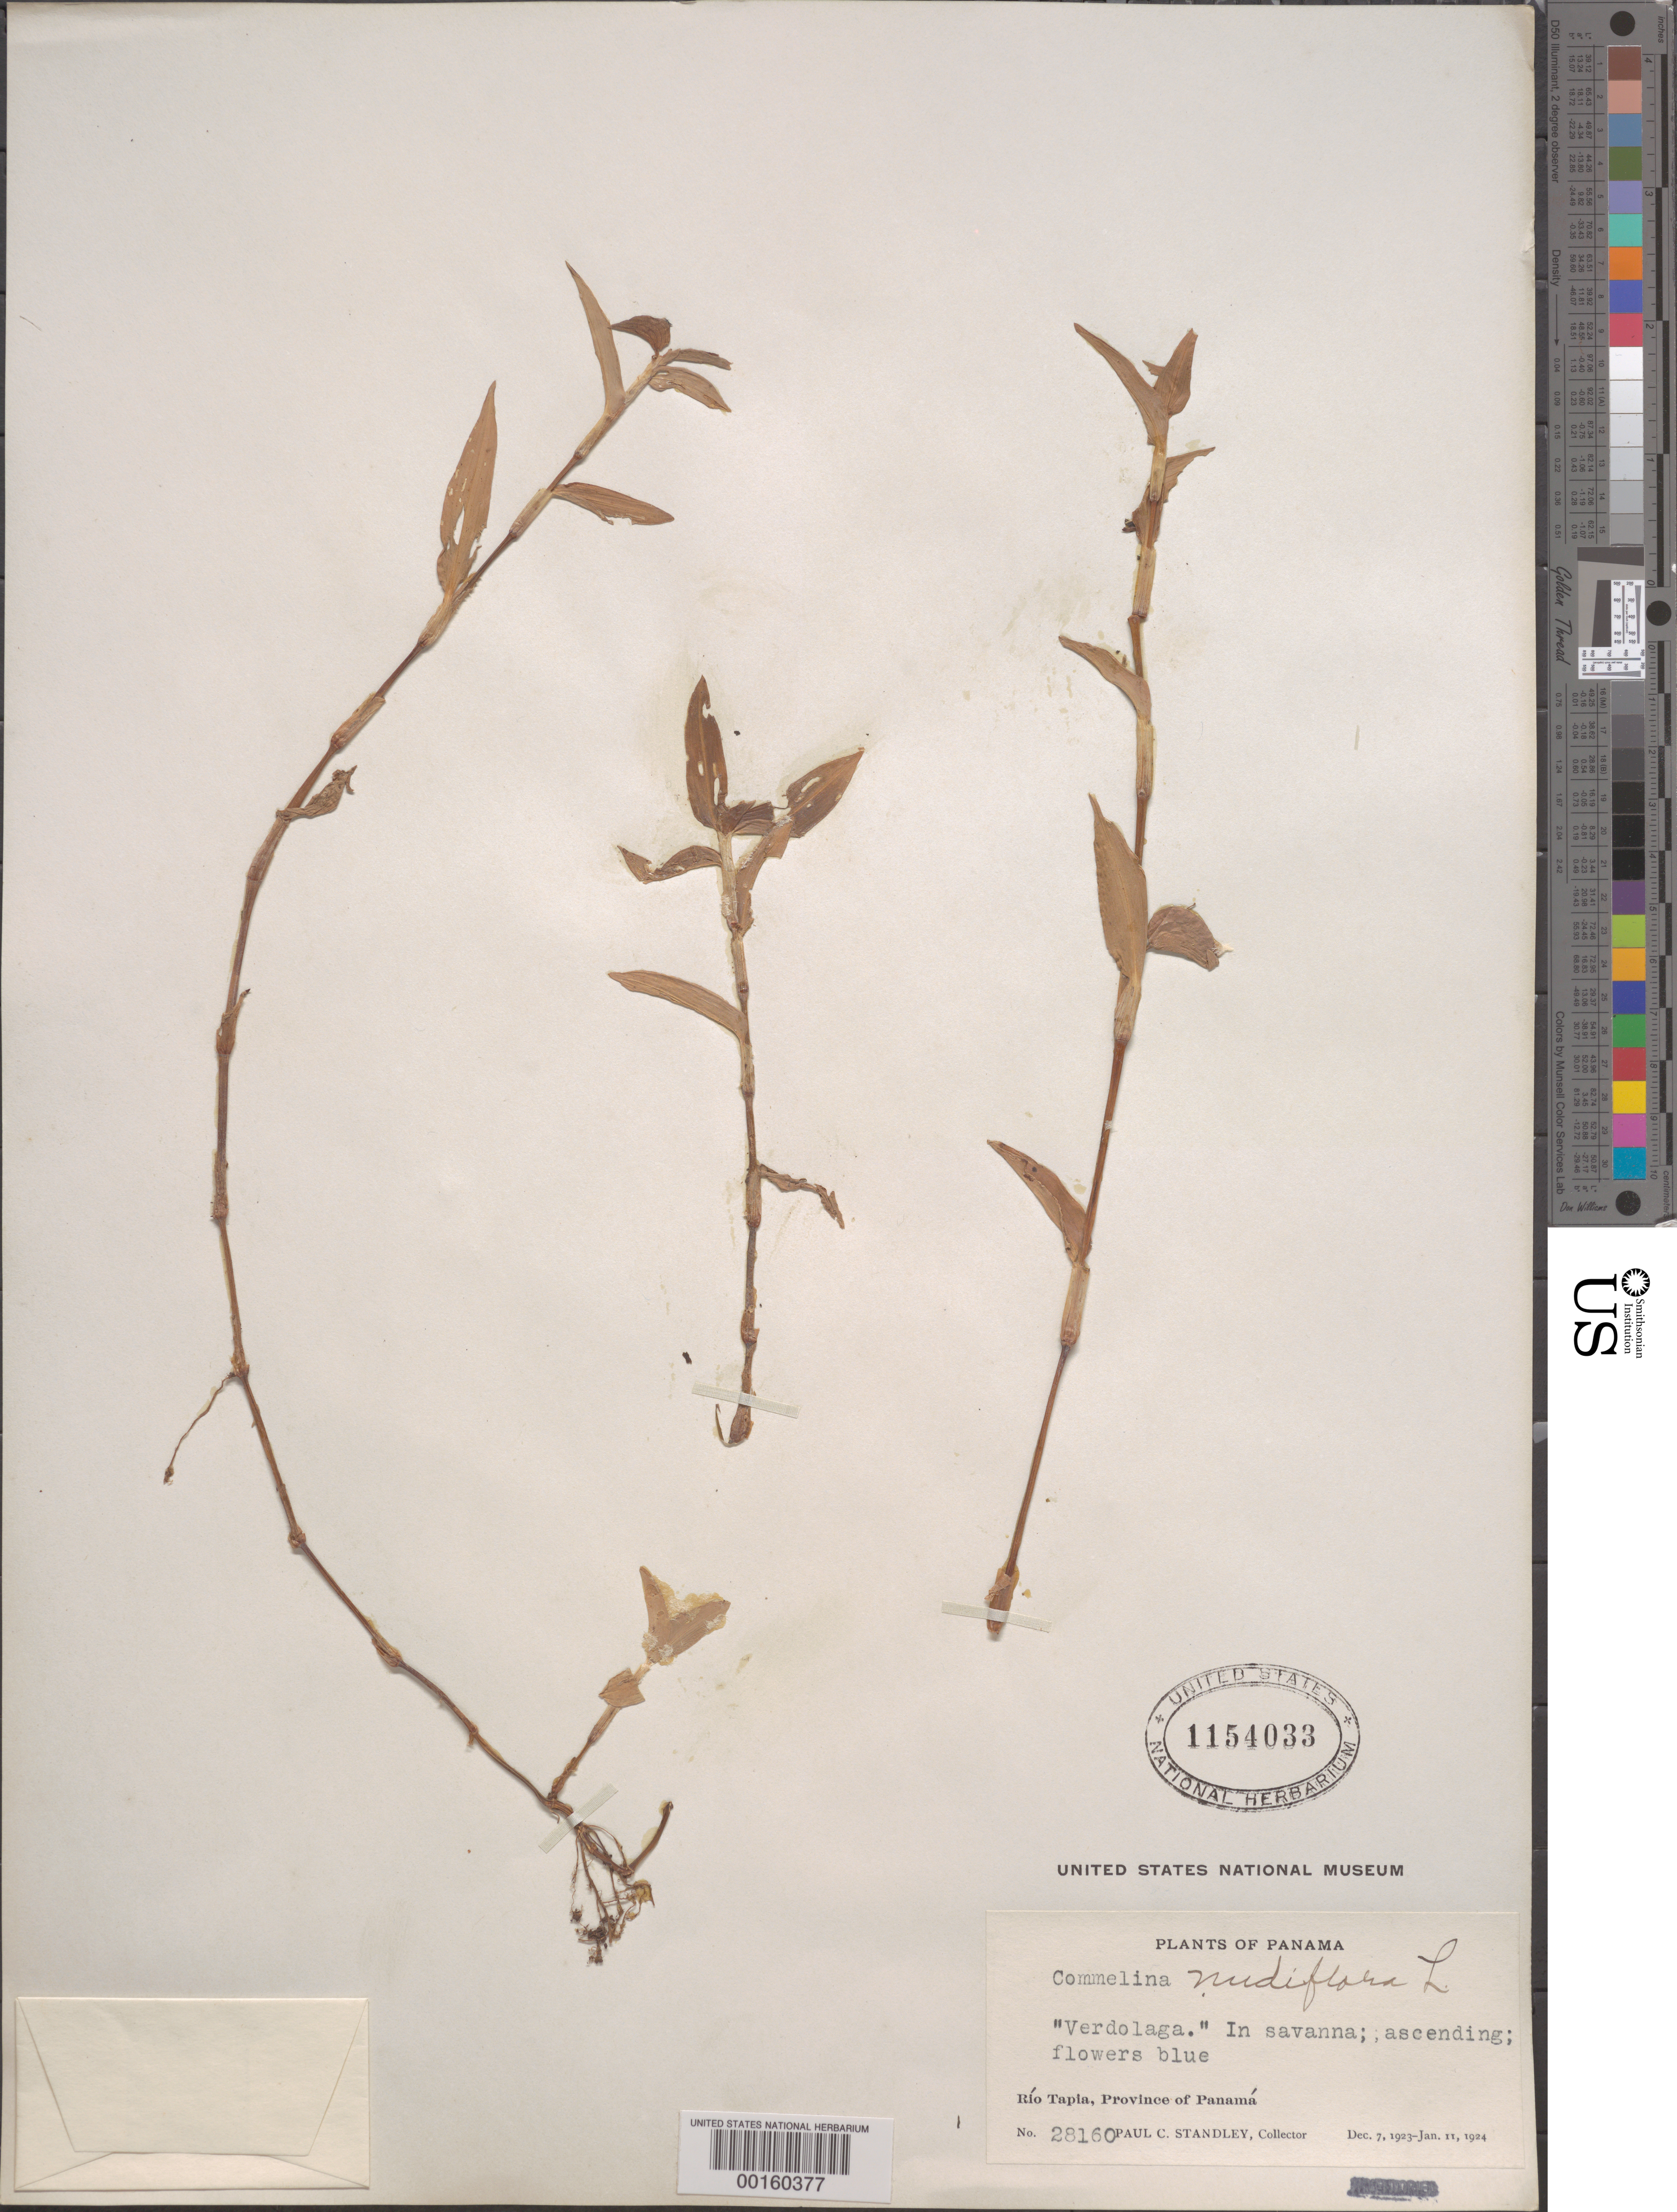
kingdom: Plantae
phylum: Tracheophyta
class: Liliopsida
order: Commelinales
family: Commelinaceae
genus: Commelina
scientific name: Commelina diffusa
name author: Burm. f.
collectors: P. C. Standley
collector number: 28160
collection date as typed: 07 Dec 1923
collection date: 1923-12-07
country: Panama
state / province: Panamá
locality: Rio Tapia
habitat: Savanna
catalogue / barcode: US 1154033